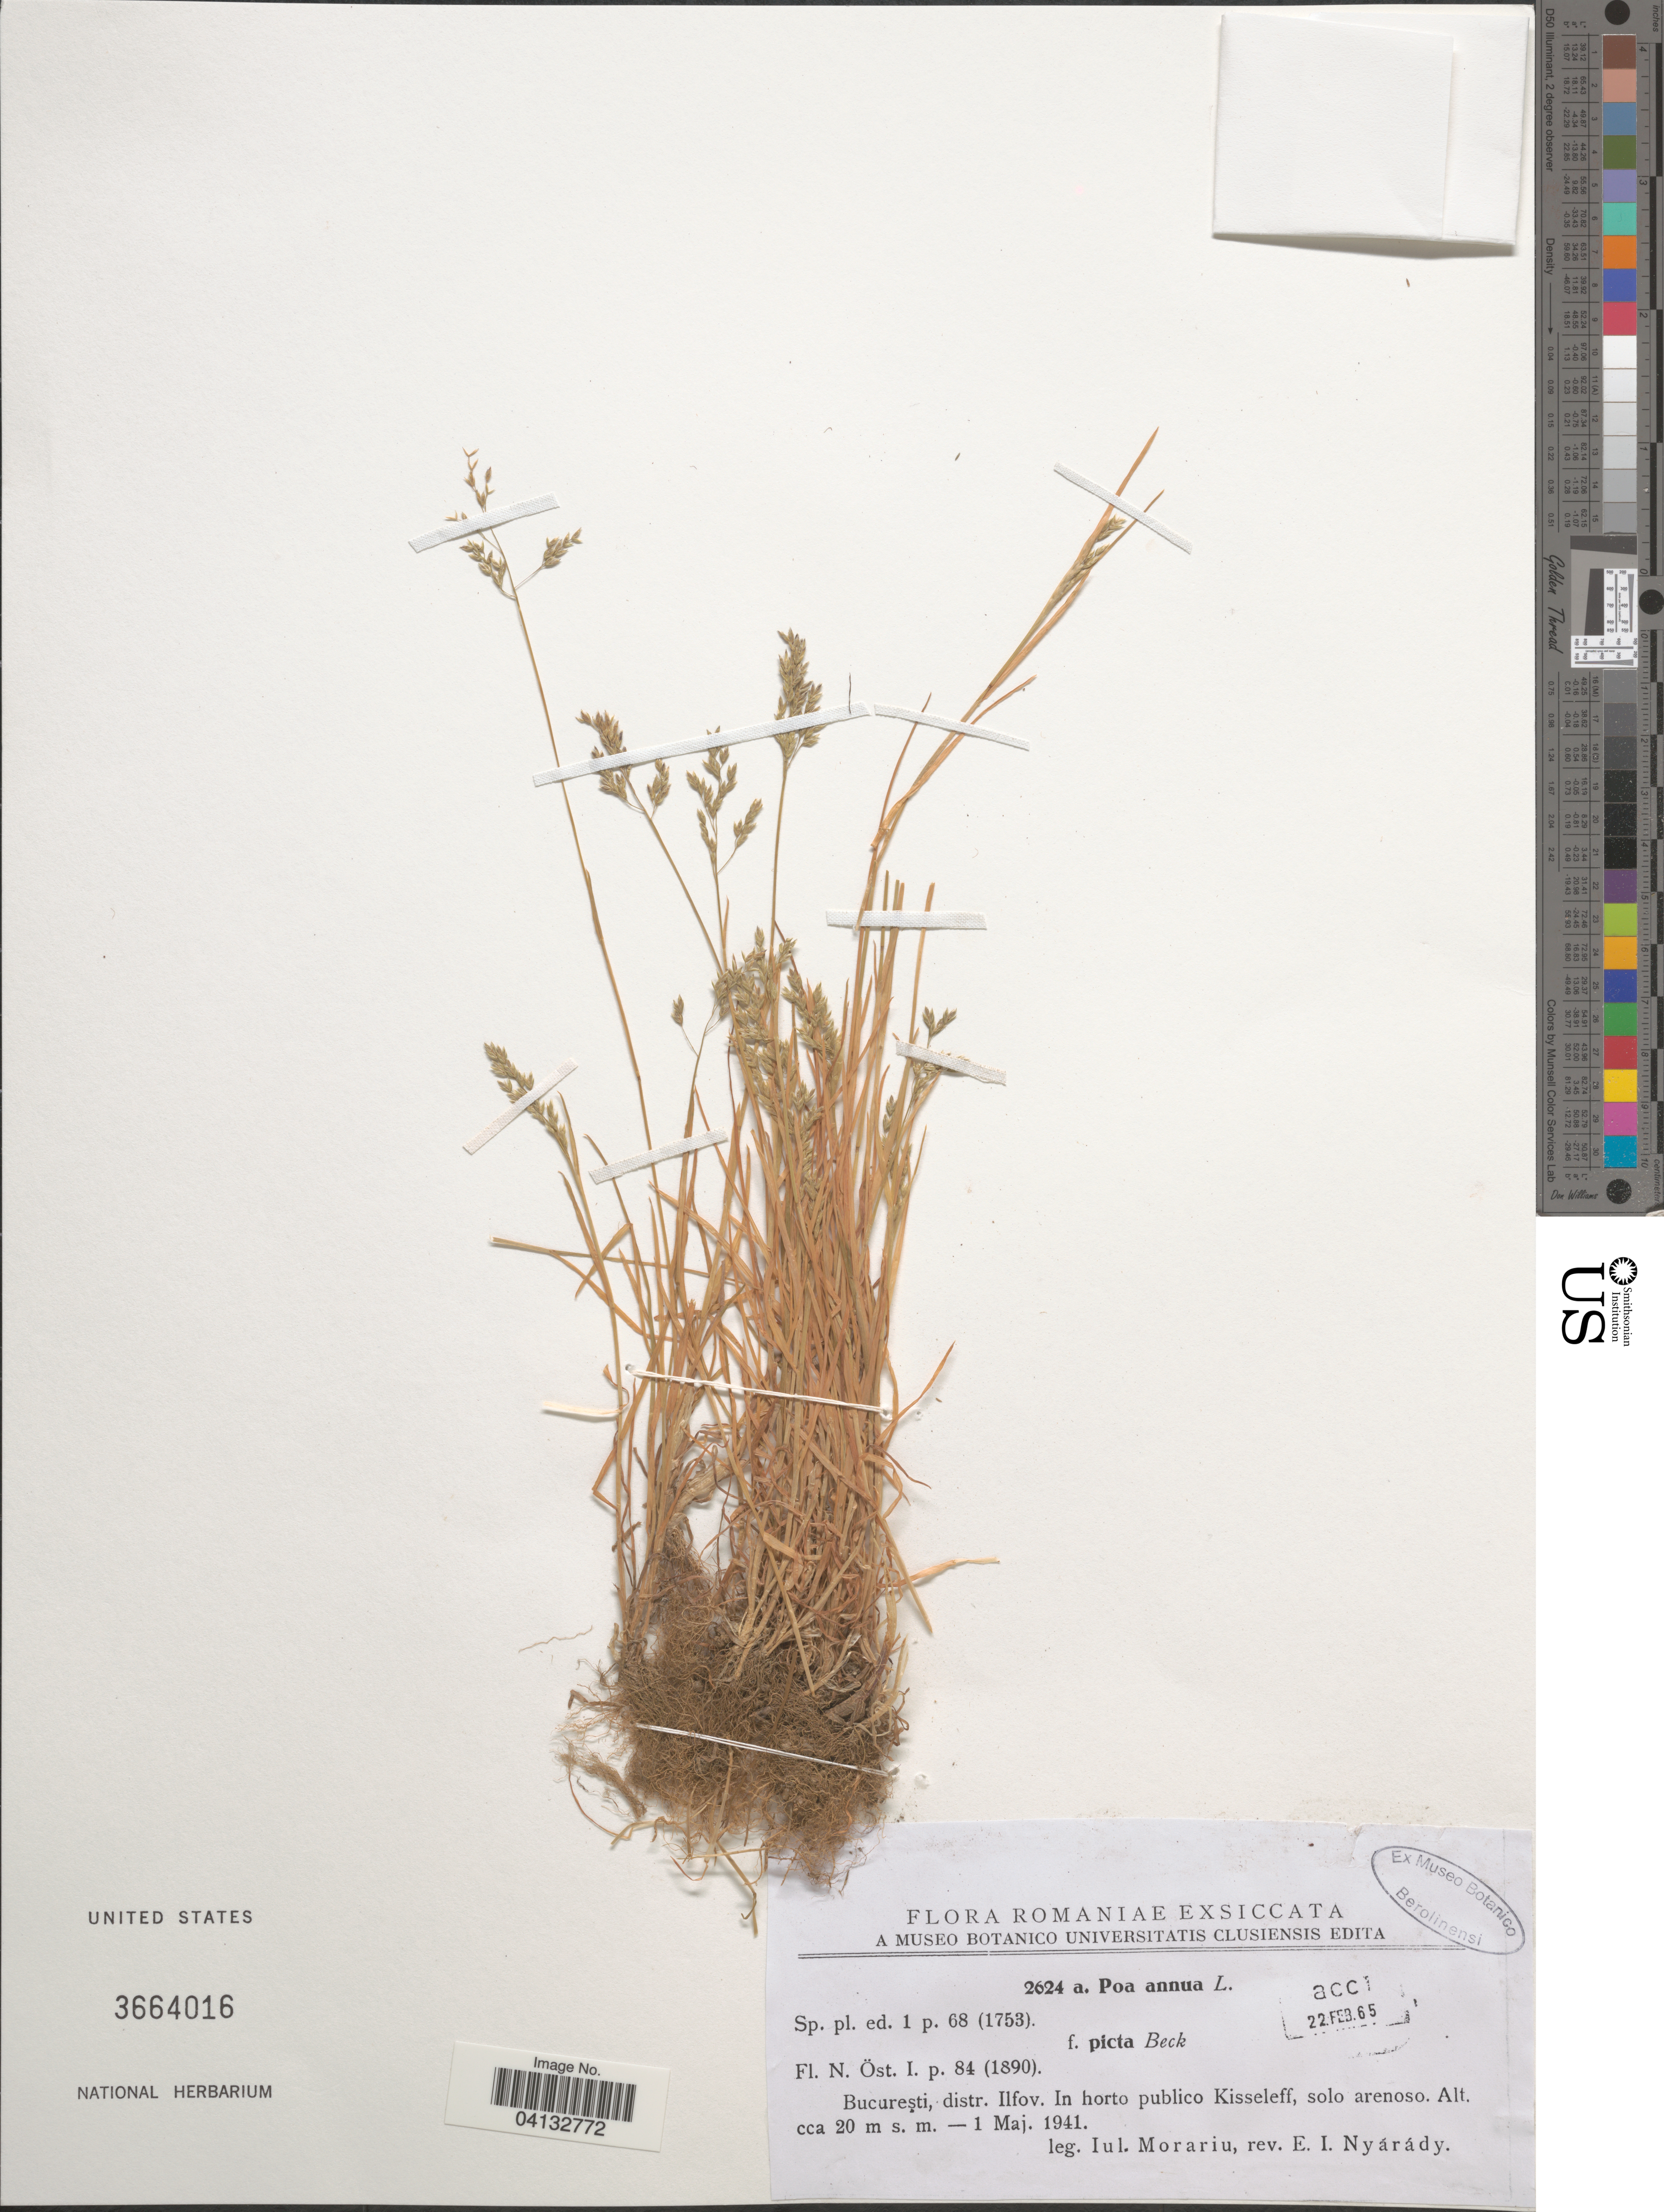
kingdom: Plantae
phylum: Tracheophyta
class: Liliopsida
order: Poales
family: Poaceae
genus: Poa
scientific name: Poa annua f. picta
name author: (Beck) Maire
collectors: I. Morariu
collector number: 2624a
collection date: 1941-05-01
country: Romania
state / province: Ilfov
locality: Bucureşti, distr. Ilfov. In horto publico Kisseleff, solo arenoso.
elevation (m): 20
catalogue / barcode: US 3664016